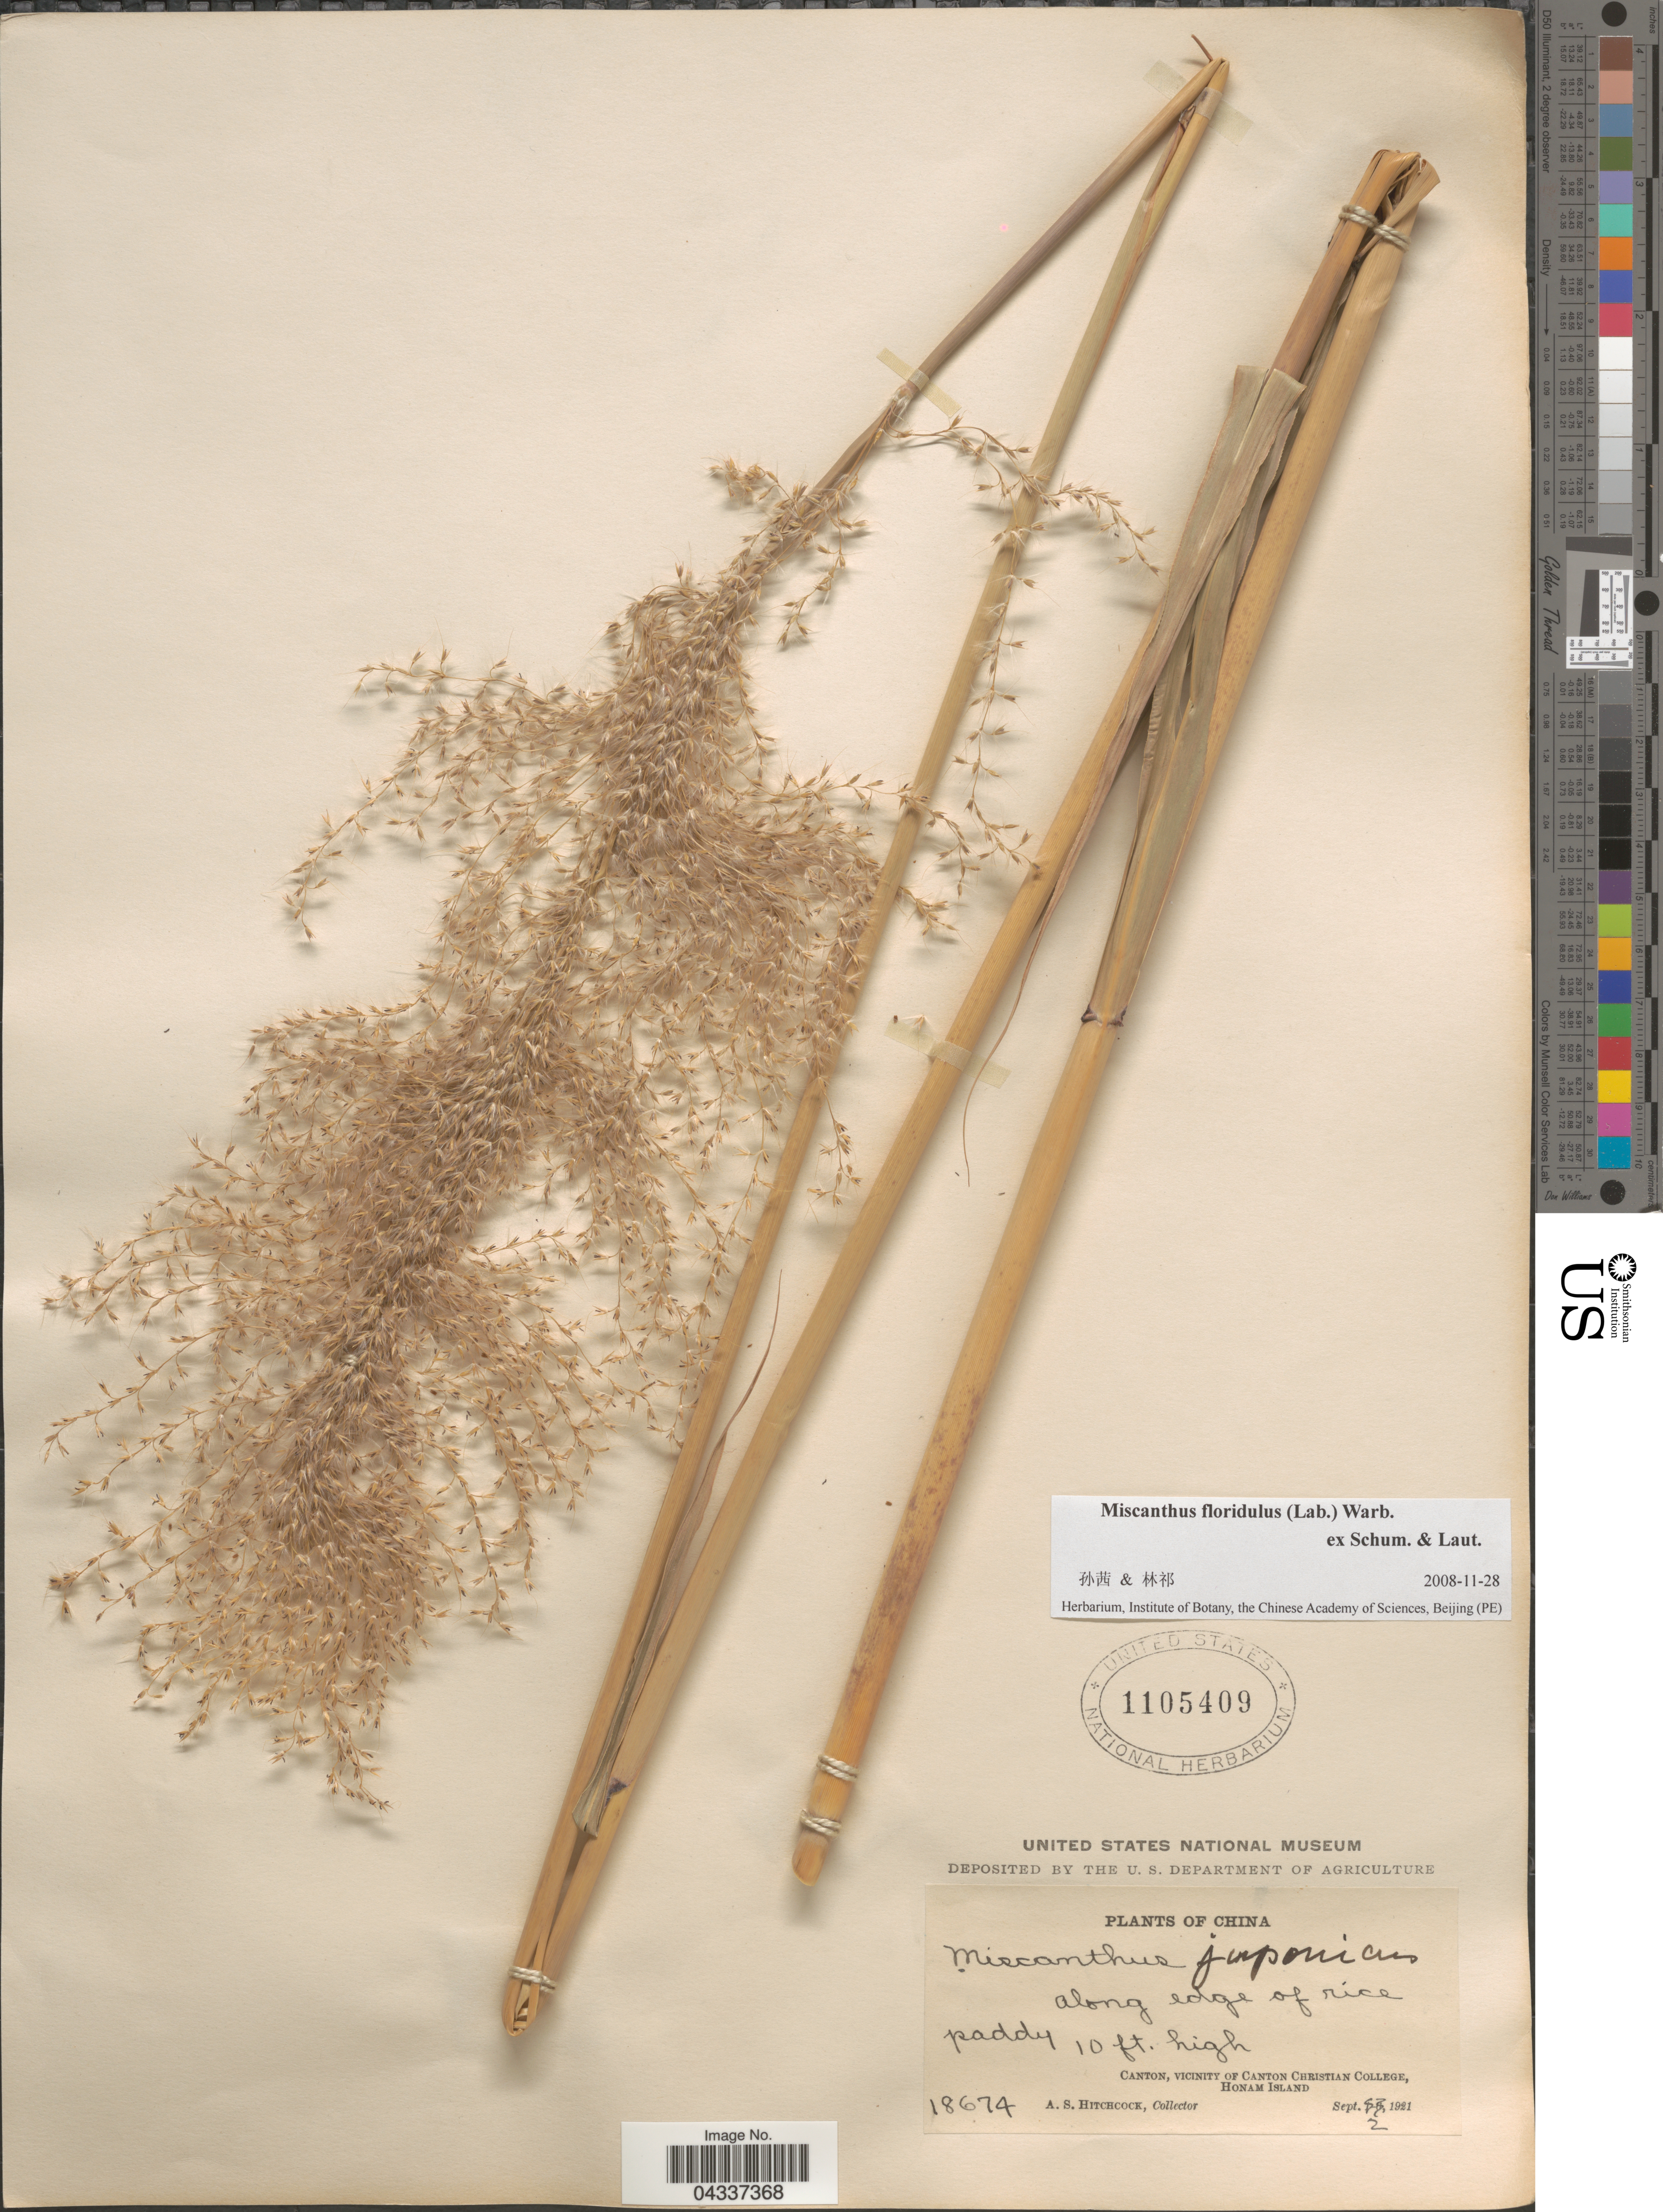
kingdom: Plantae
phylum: Tracheophyta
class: Liliopsida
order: Poales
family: Poaceae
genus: Miscanthus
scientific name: Miscanthus floridulus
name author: (Labill.) Warb.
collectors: A. S. Hitchcock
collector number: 18674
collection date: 1921-09-02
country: China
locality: Canton, vicinity of Canton Christian College, Honam Island.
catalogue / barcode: US 1105409